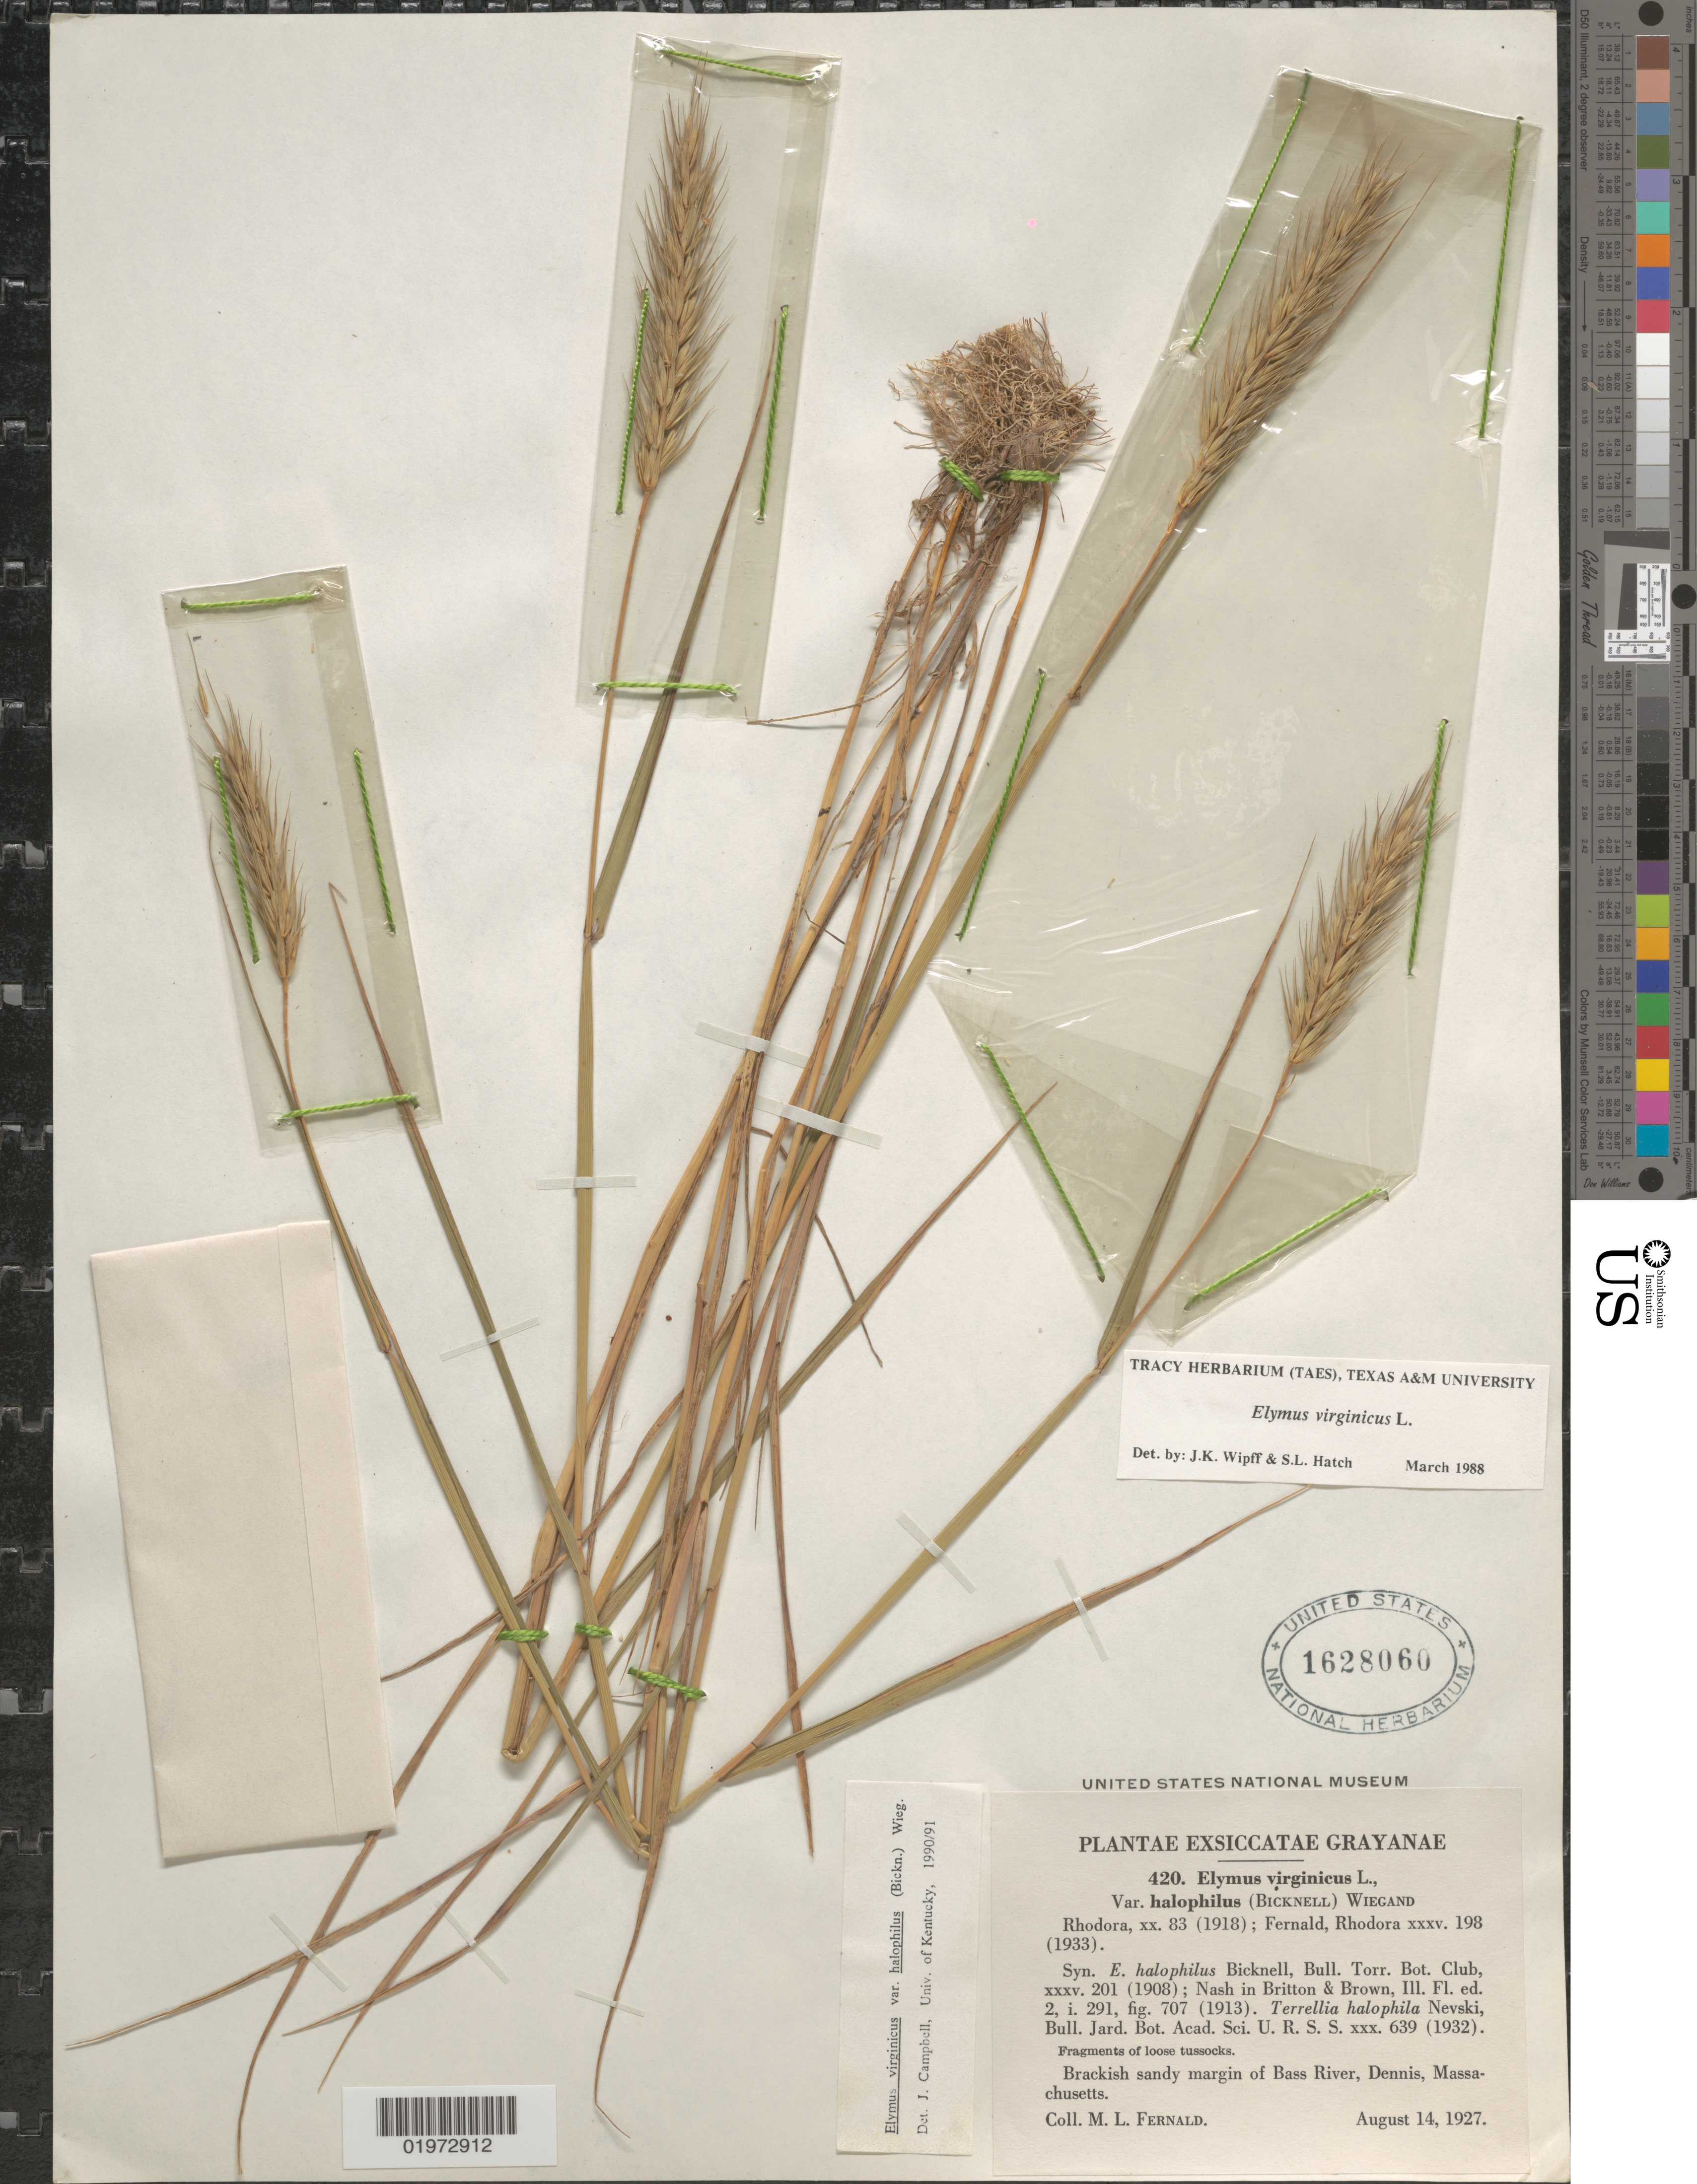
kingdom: Plantae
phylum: Tracheophyta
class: Liliopsida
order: Poales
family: Poaceae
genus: Elymus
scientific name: Elymus virginicus var. halophilus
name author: L.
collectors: M. L. Fernald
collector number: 420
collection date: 1927-08-14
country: United States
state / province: Massachusetts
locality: Brackish sandy margin of Bass River, Dennis.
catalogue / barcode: US 1628060